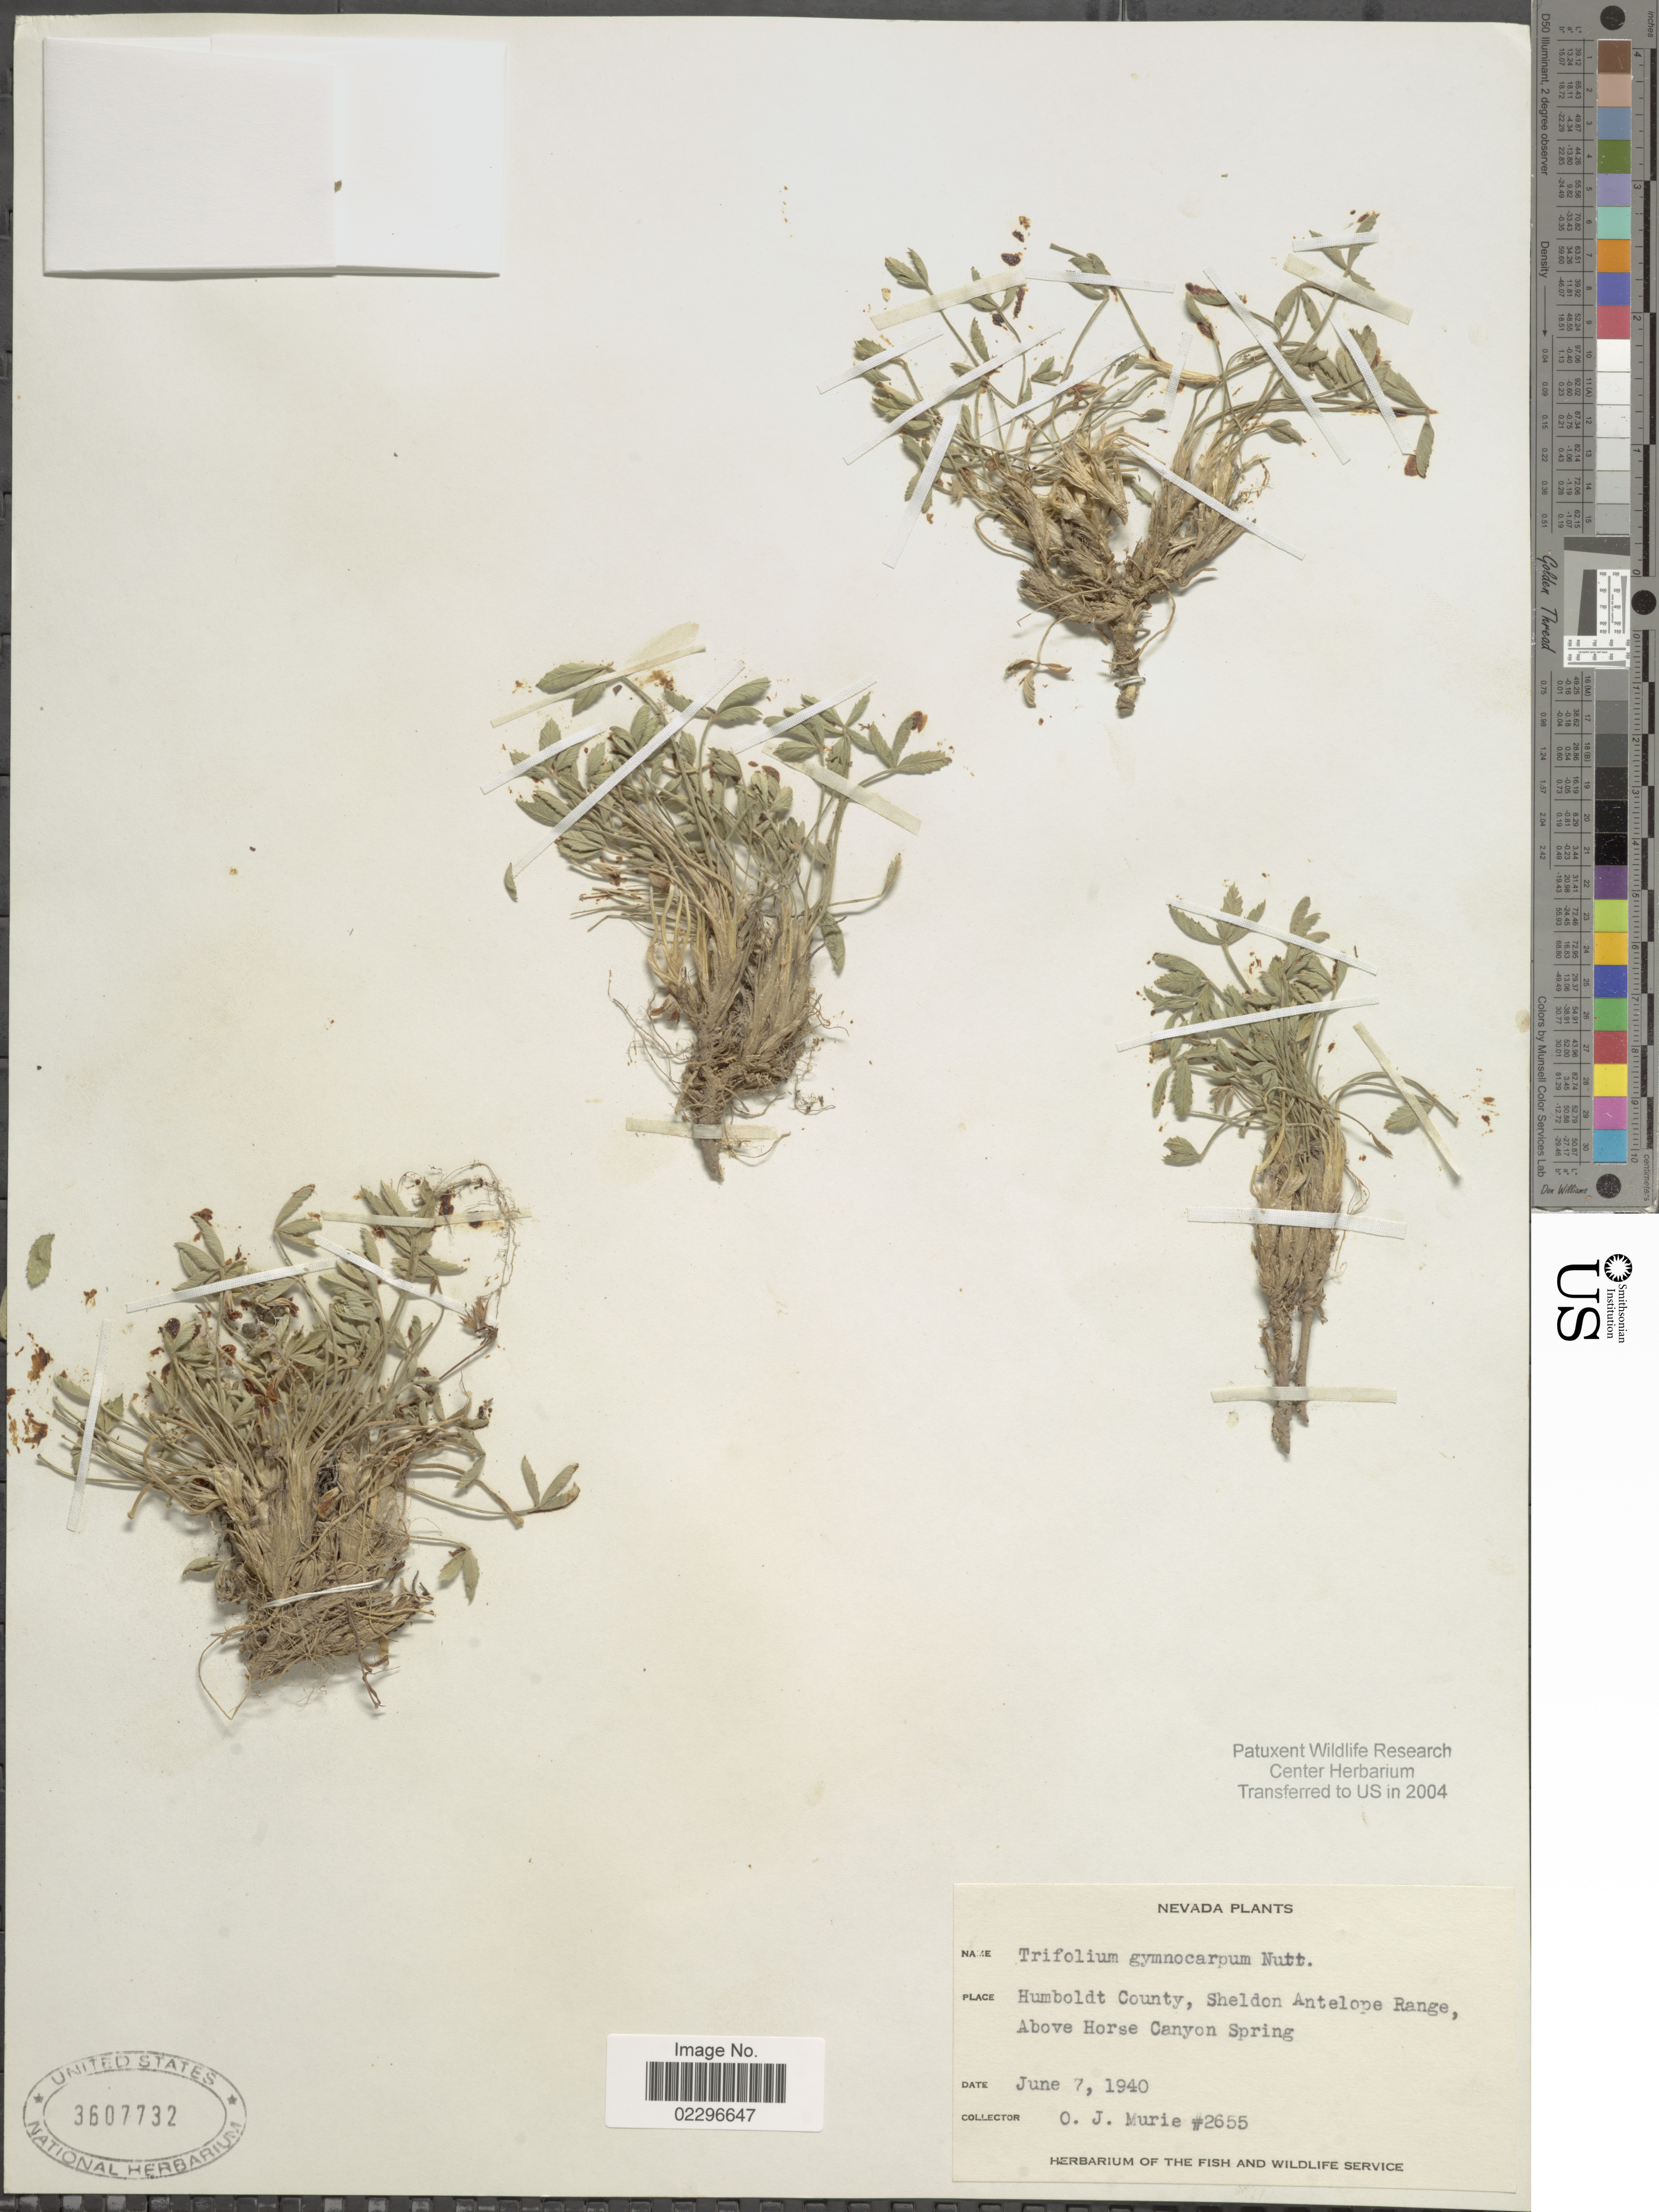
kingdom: Plantae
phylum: Tracheophyta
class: Magnoliopsida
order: Fabales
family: Fabaceae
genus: Trifolium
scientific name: Trifolium gymnocarpon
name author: Nutt.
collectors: O. Murie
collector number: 2655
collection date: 1940-06-07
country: United States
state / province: Nevada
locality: Humboldt County, Sheldon Antelope Range, Above Horse Canyon Spring.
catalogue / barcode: US 3607732